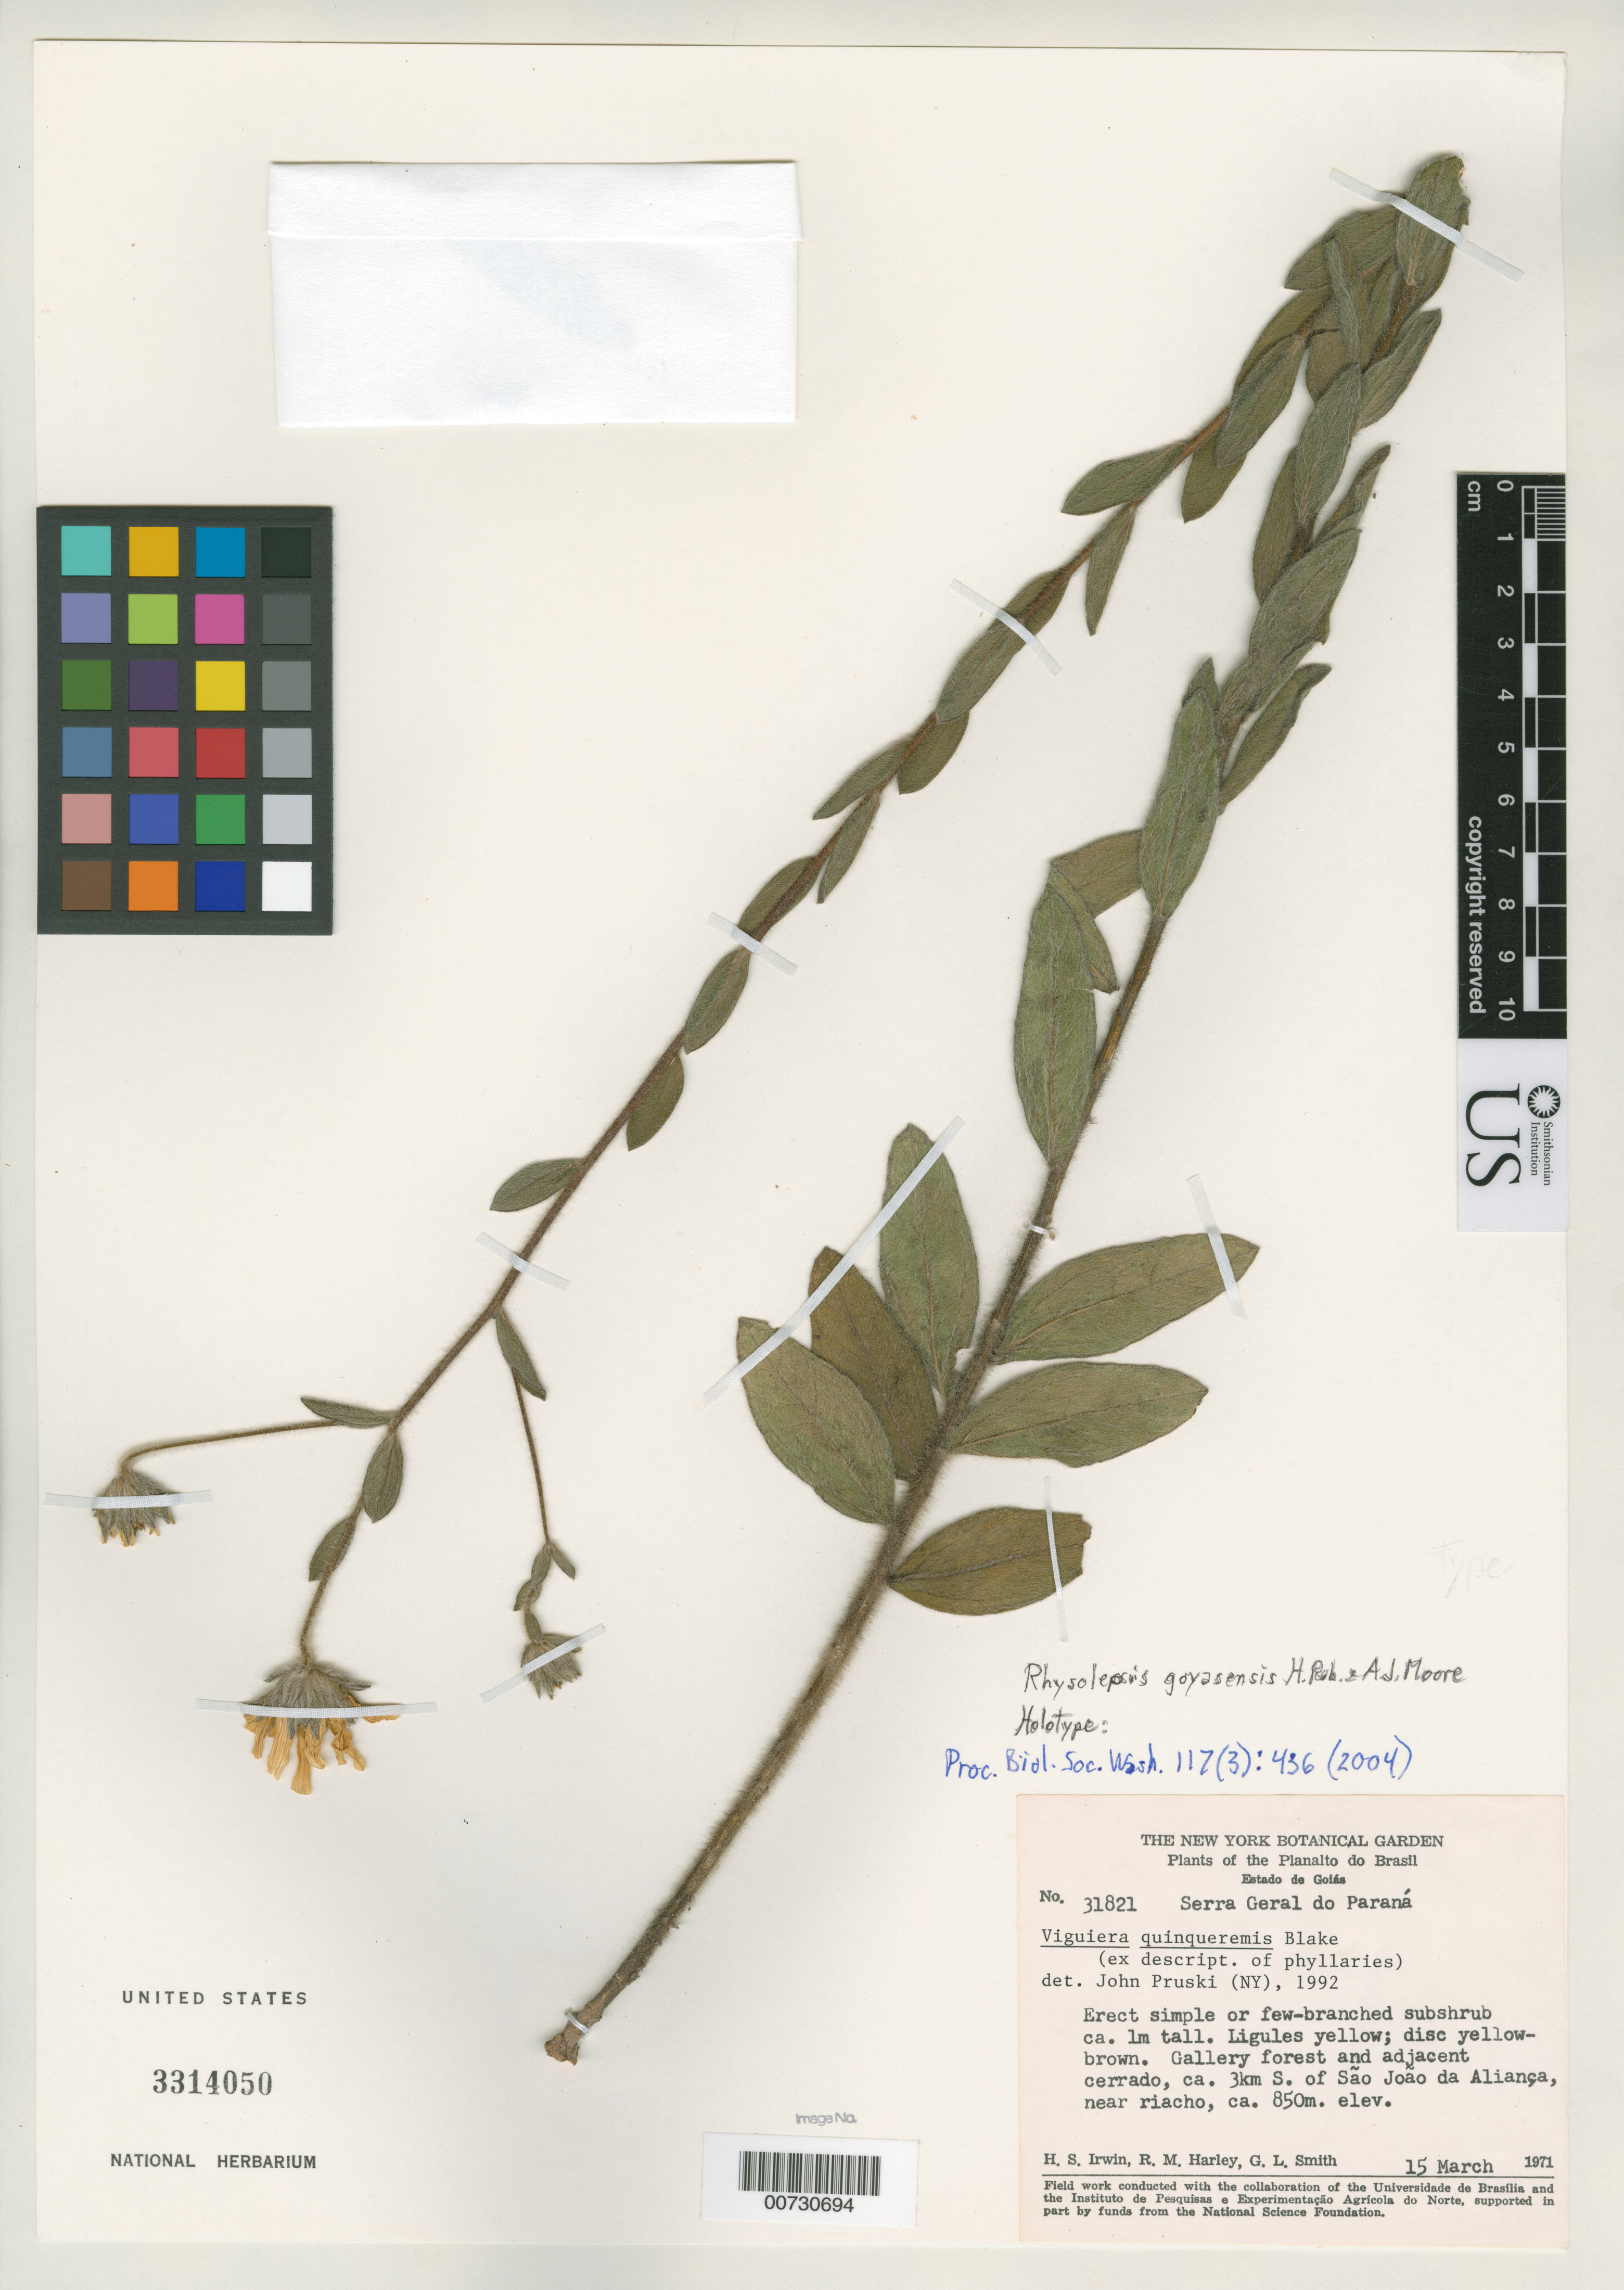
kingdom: Plantae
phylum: Tracheophyta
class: Magnoliopsida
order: Asterales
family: Asteraceae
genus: Rhysolepis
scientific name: Rhysolepis goyasensis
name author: H. Rob. & A.J. Moore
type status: Holotype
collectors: H. Irwin, R. M. Harley & G. L. Smith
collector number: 31821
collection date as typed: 15 Mar 1971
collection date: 1971-03-15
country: Brazil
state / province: Goiás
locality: Serra Geral do Paraná. Ca. 3 km S of São João da Aliança, near riacho.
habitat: Gallery forest and adjacent cerrado.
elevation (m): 850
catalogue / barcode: US 3314050